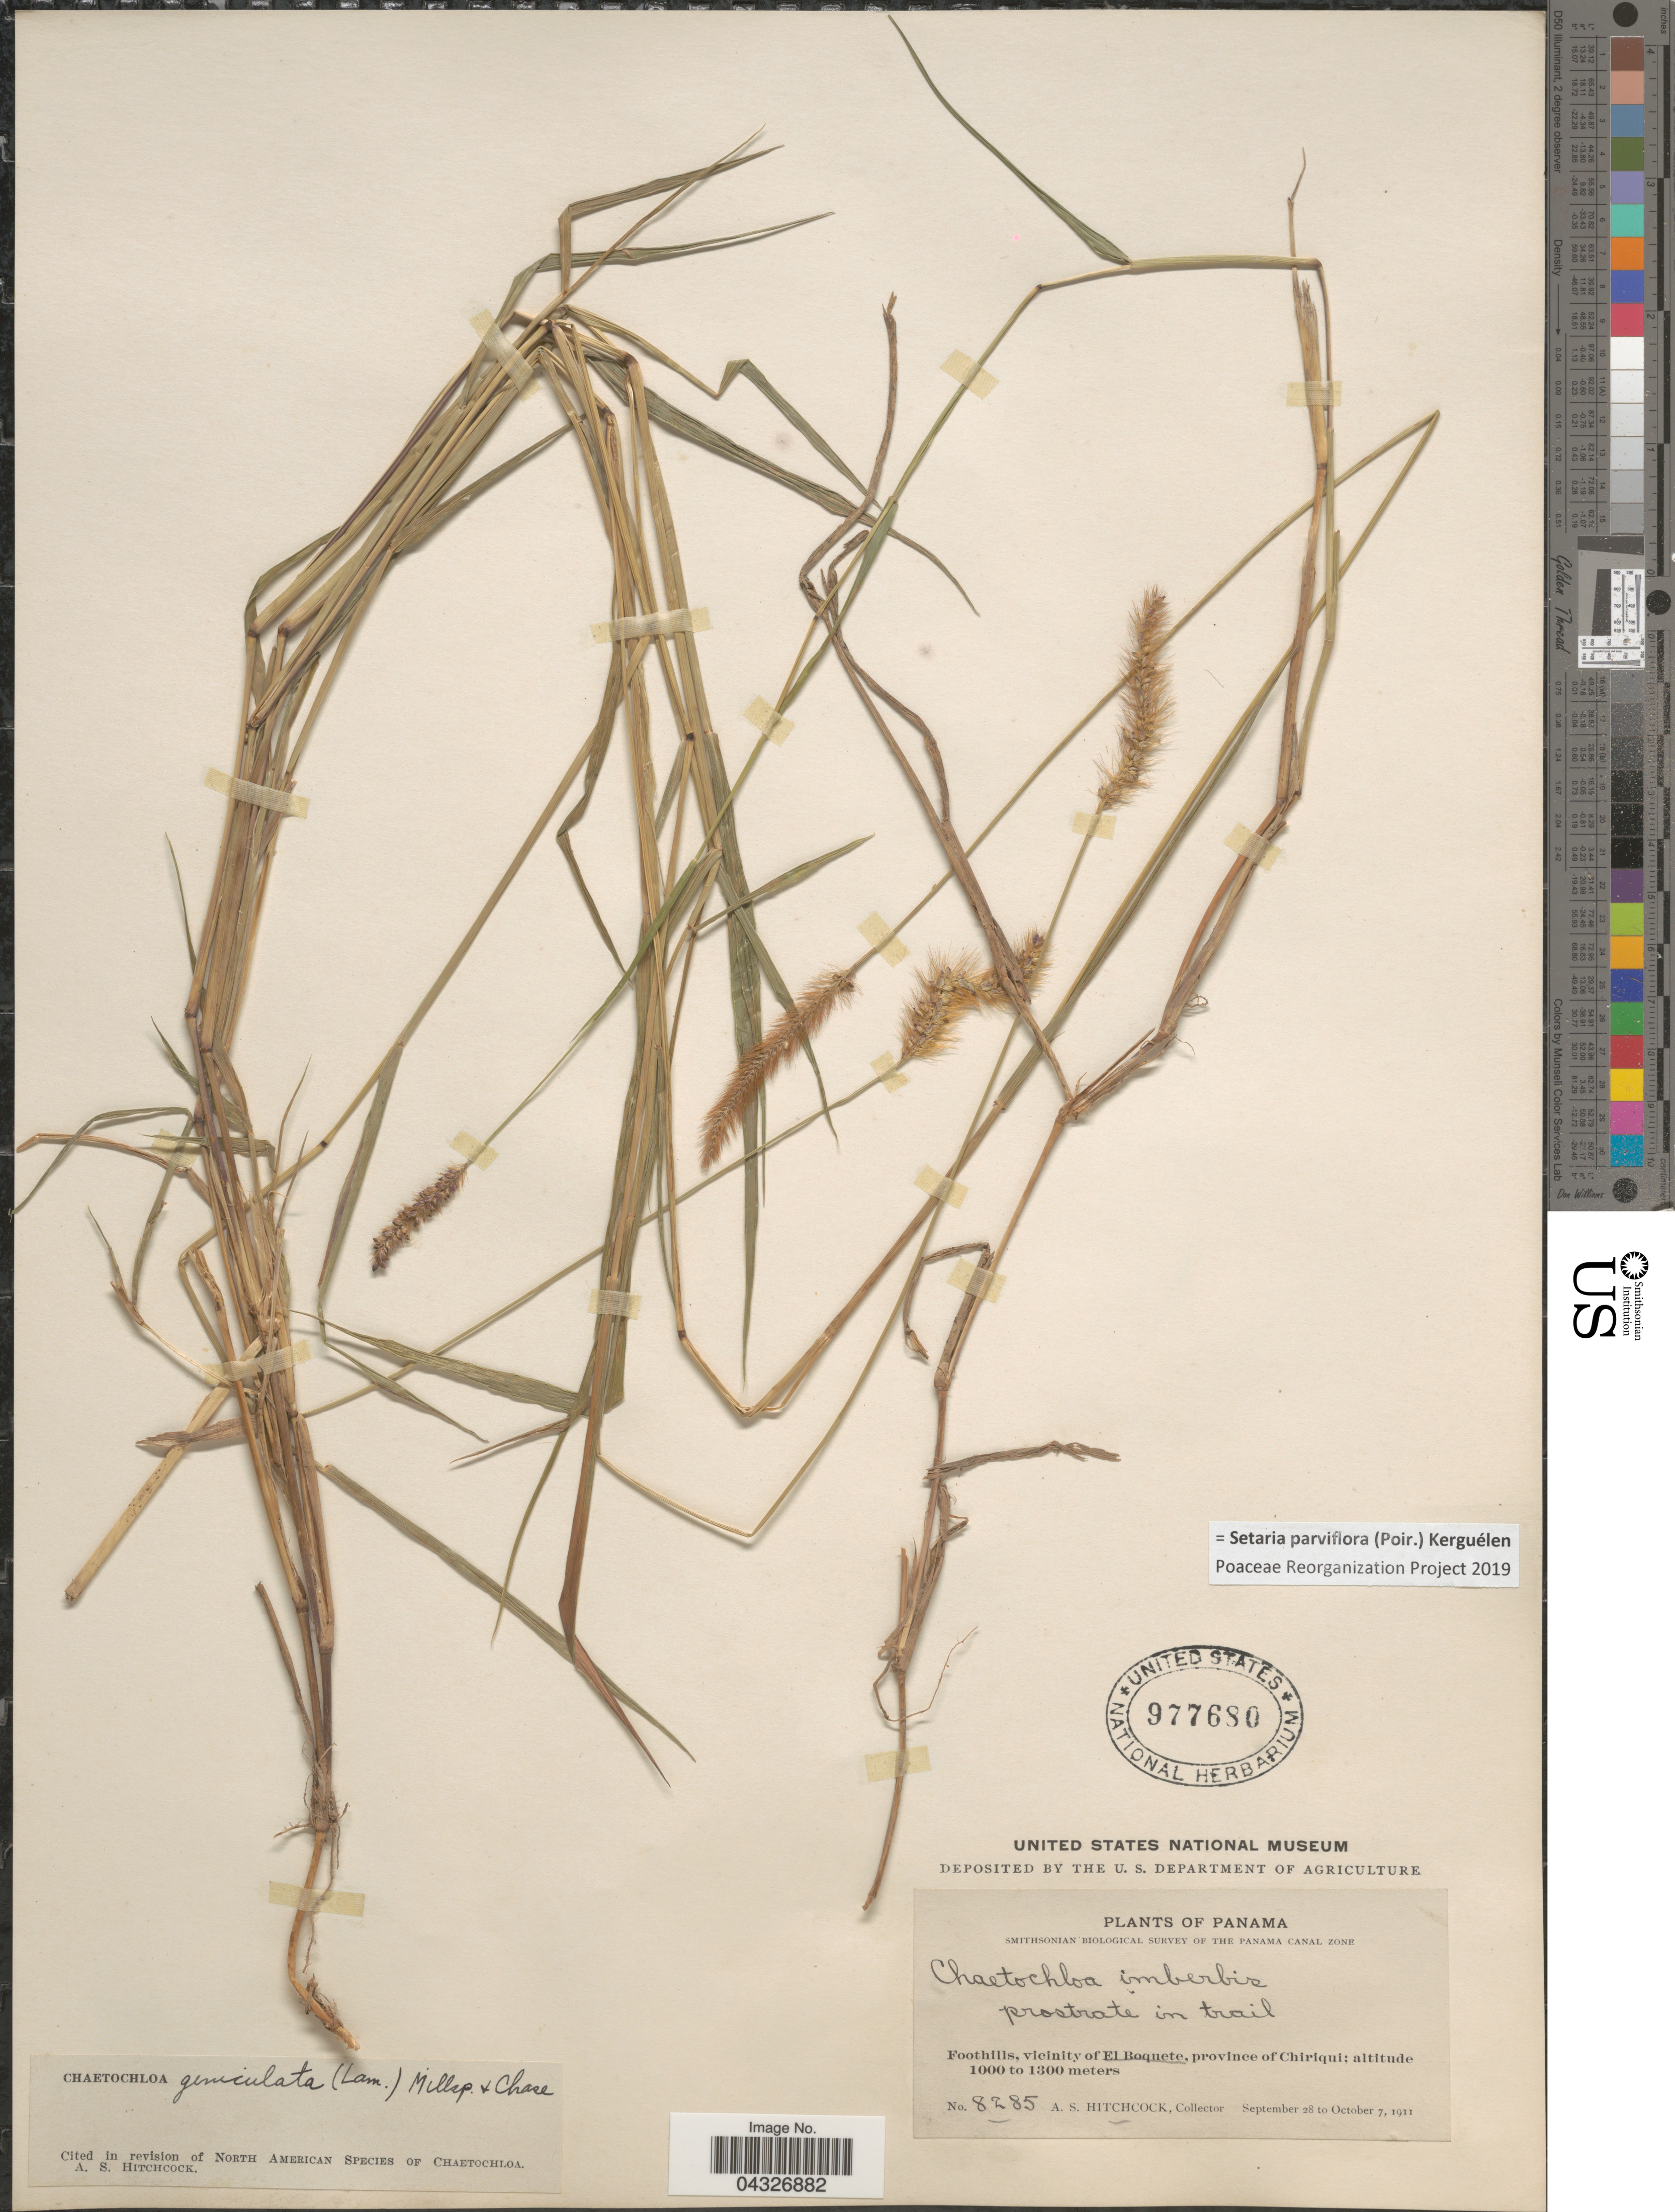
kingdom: Plantae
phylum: Tracheophyta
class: Liliopsida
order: Poales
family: Poaceae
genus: Setaria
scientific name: Setaria parviflora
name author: (Poir.) Kerguélen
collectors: A. S. Hitchcock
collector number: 8285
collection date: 1911-09-28/1911-10-07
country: Panama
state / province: Chiriqui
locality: Smithsonian Biological Survey of the Panama Canal Zone. Foothills, vicinity of El Boquete.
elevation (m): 1000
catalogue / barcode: US 977680